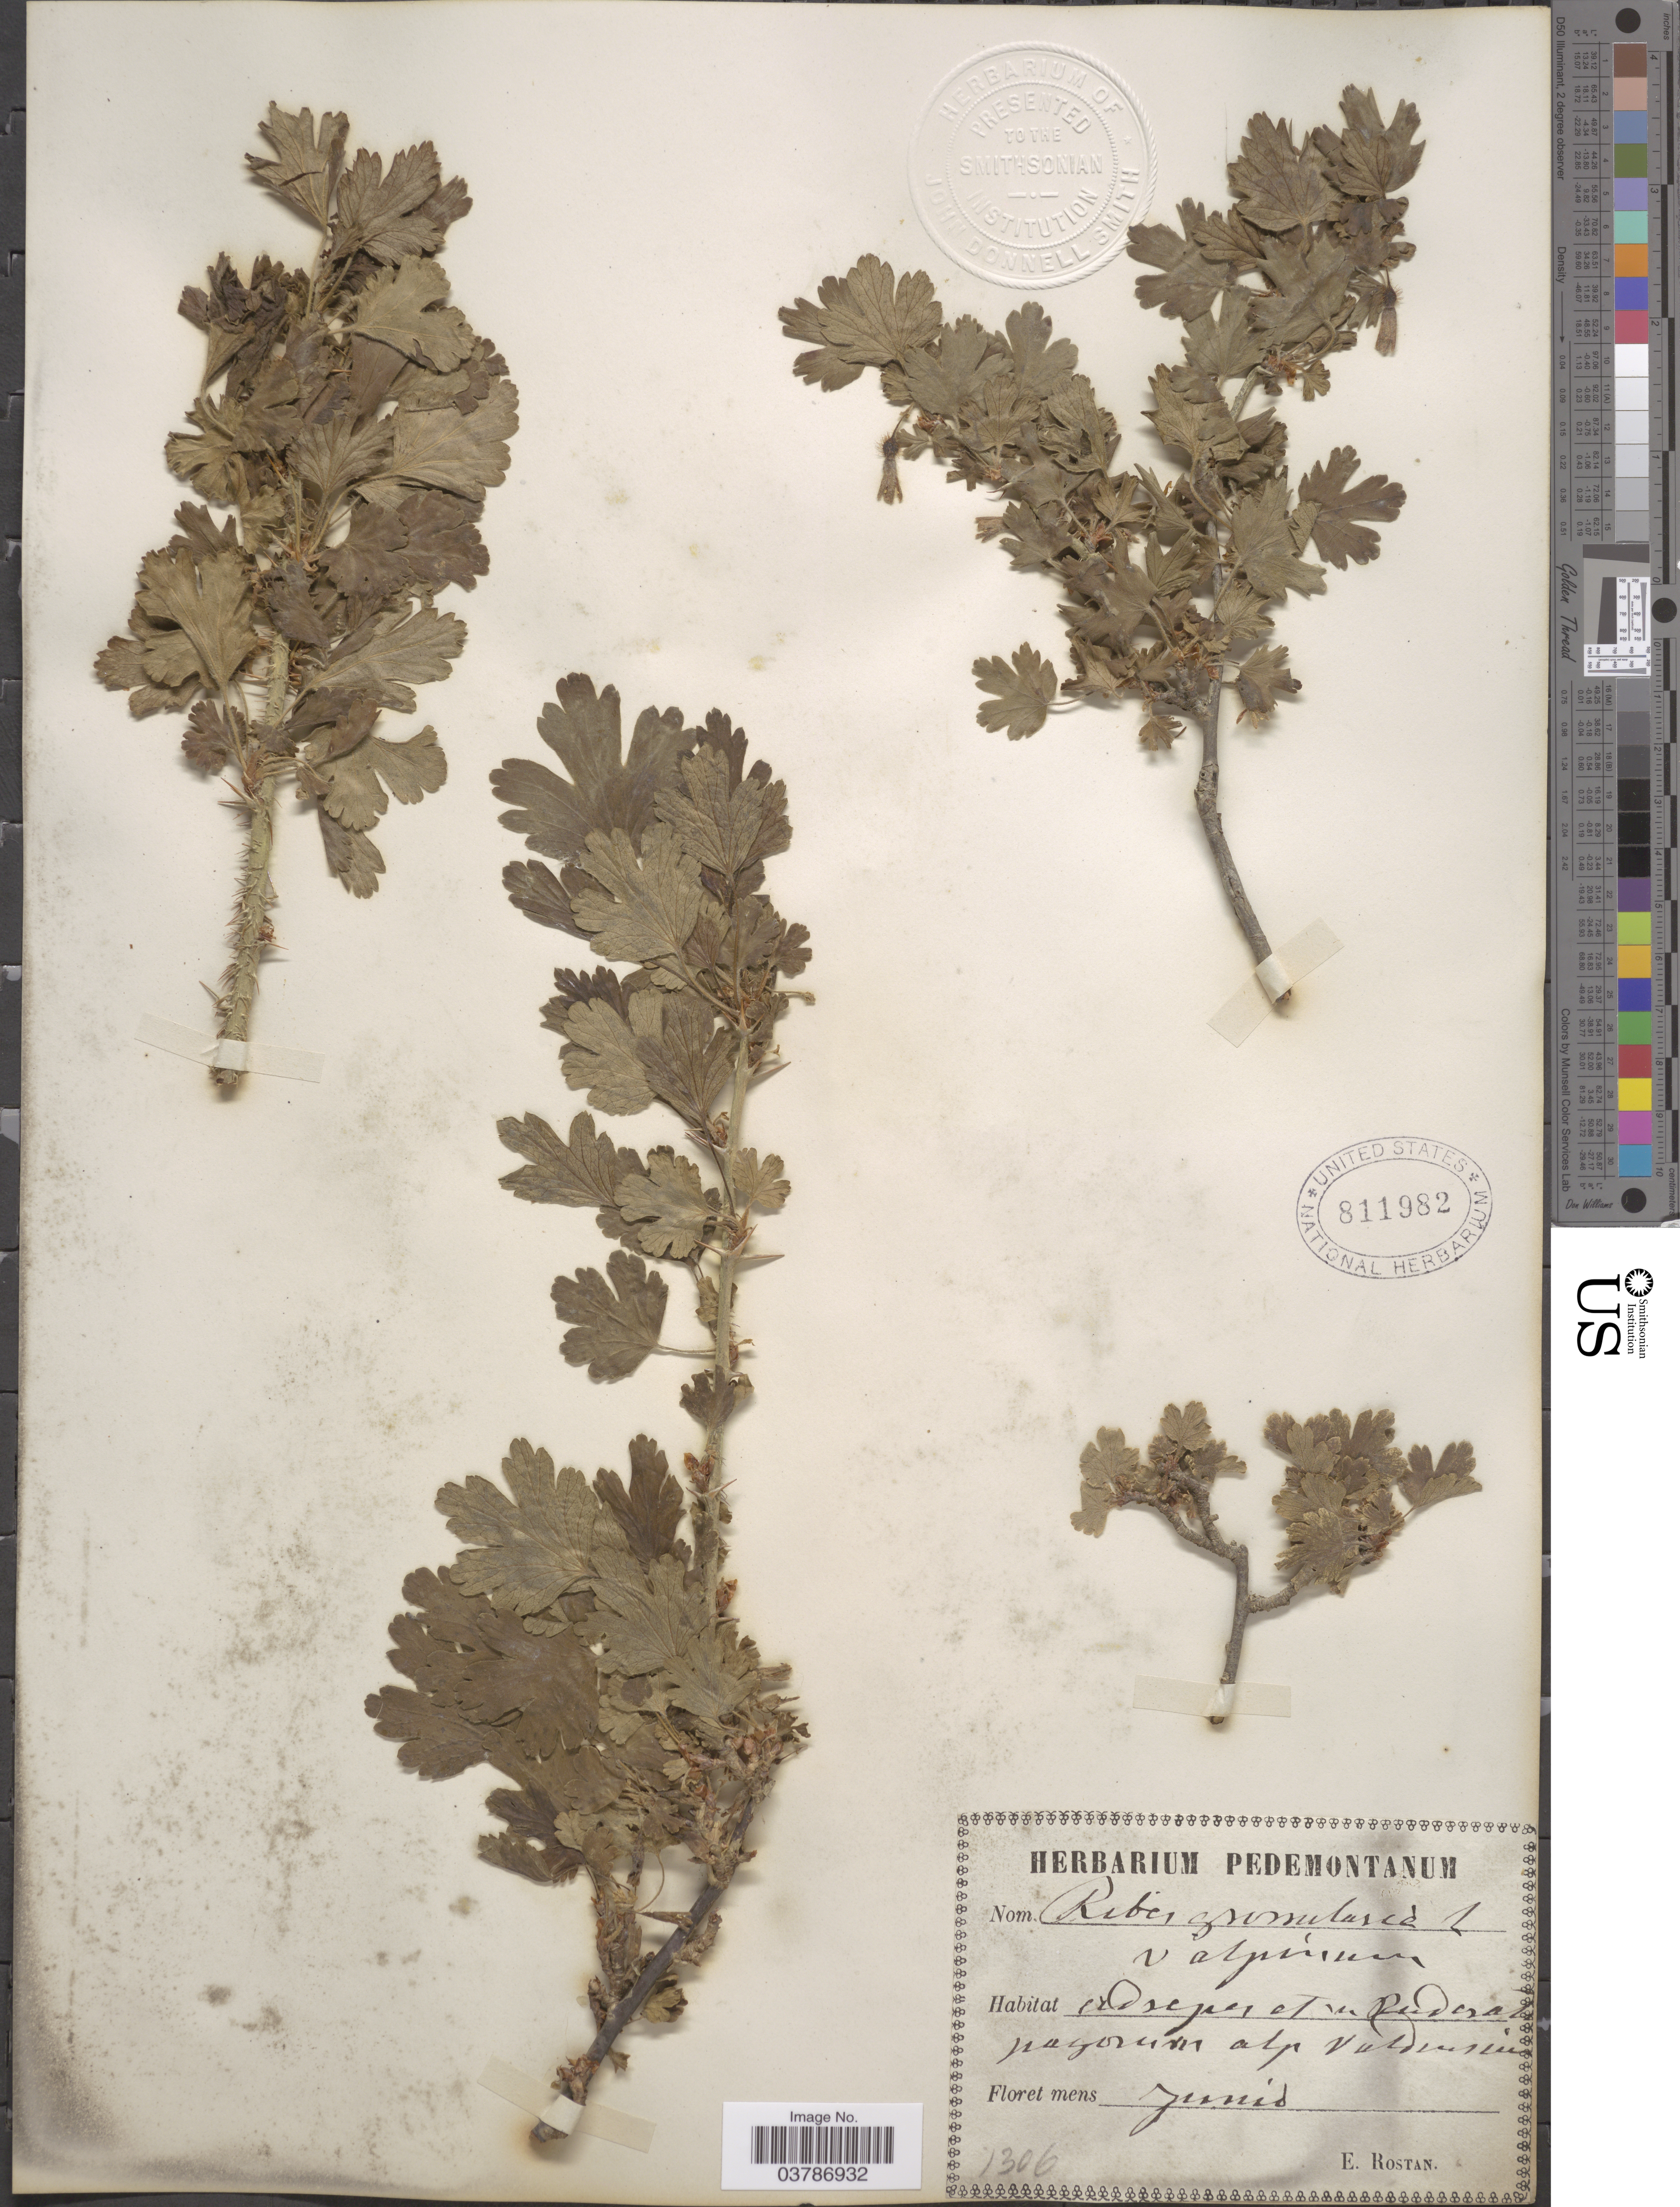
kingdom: Plantae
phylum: Tracheophyta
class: Magnoliopsida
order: Saxifragales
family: Grossulariaceae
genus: Ribes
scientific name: Ribes uva-crispa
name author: L.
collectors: E. Rostan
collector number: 1306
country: Italy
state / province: Piedmont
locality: Ad sepes et-u ruderal pagorum alp Vald!.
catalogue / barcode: US 811982